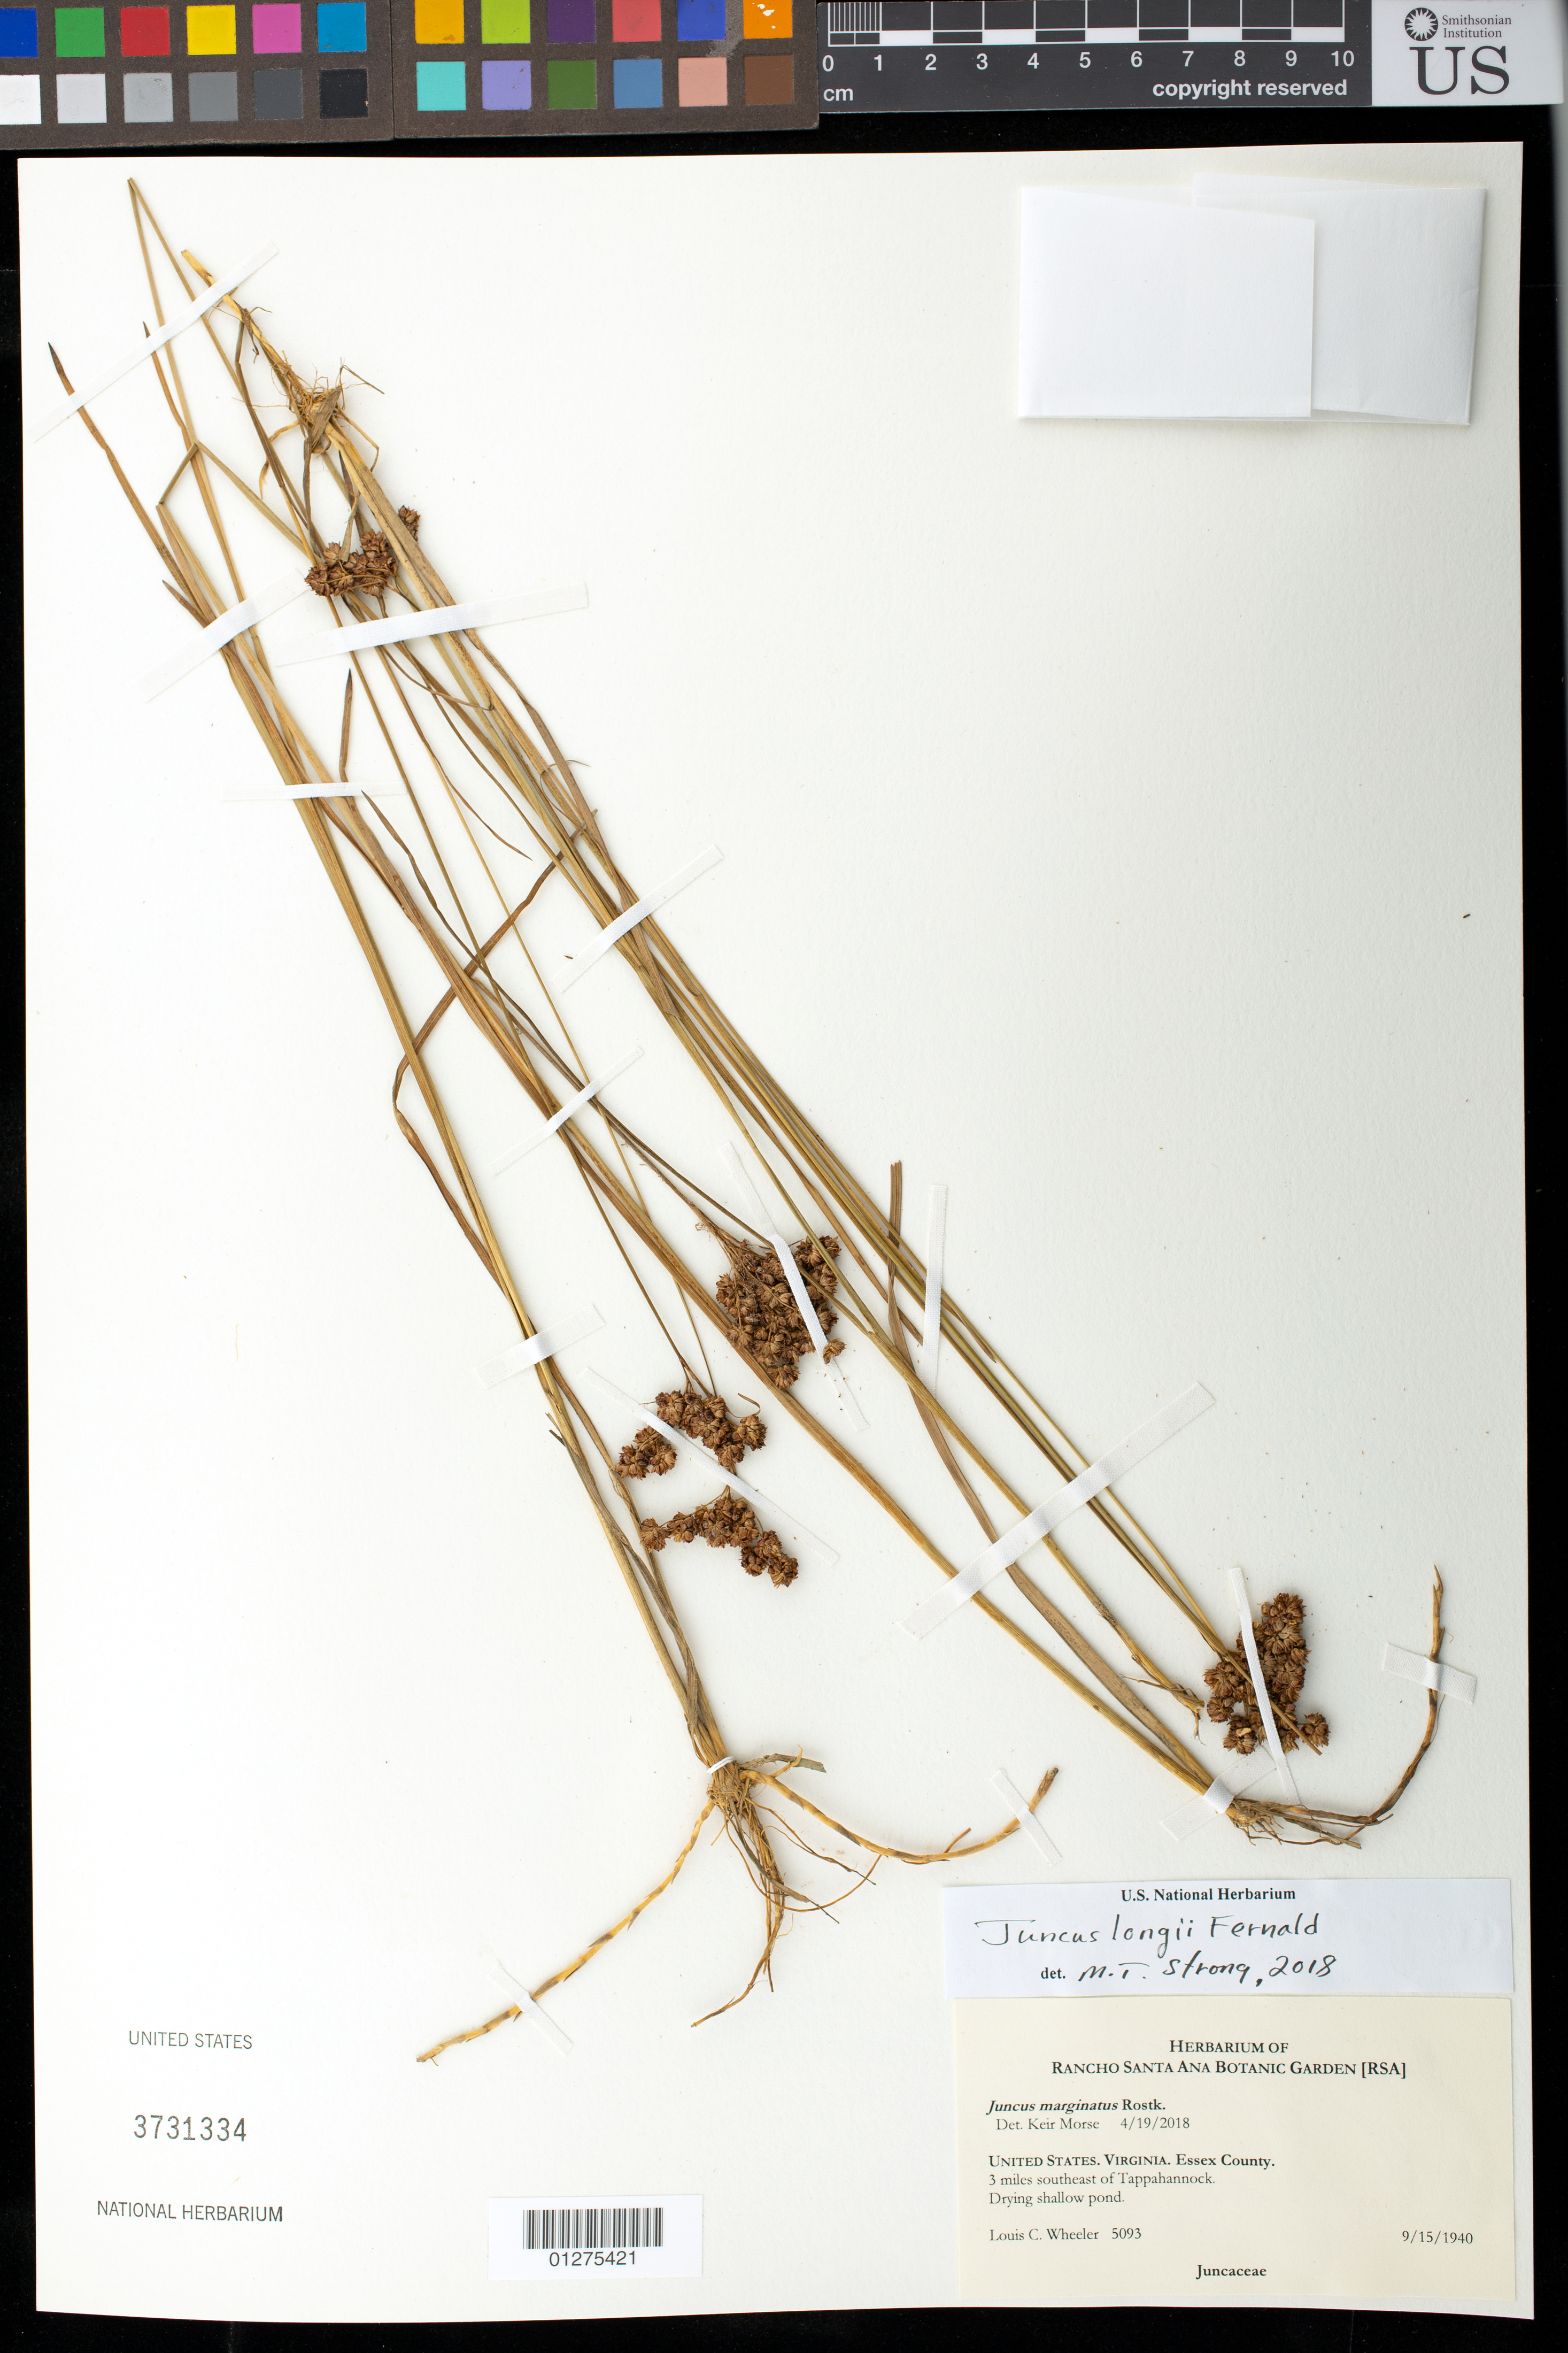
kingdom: Plantae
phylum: Tracheophyta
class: Liliopsida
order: Poales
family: Juncaceae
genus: Juncus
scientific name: Juncus longii Fernald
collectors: L. C. Wheeler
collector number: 5093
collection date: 1940-09-15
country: United States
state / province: Virginia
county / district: Essex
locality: Essex County. 3 miles southeast of Tappahannock. Drying shallow pond.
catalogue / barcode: US 3731334